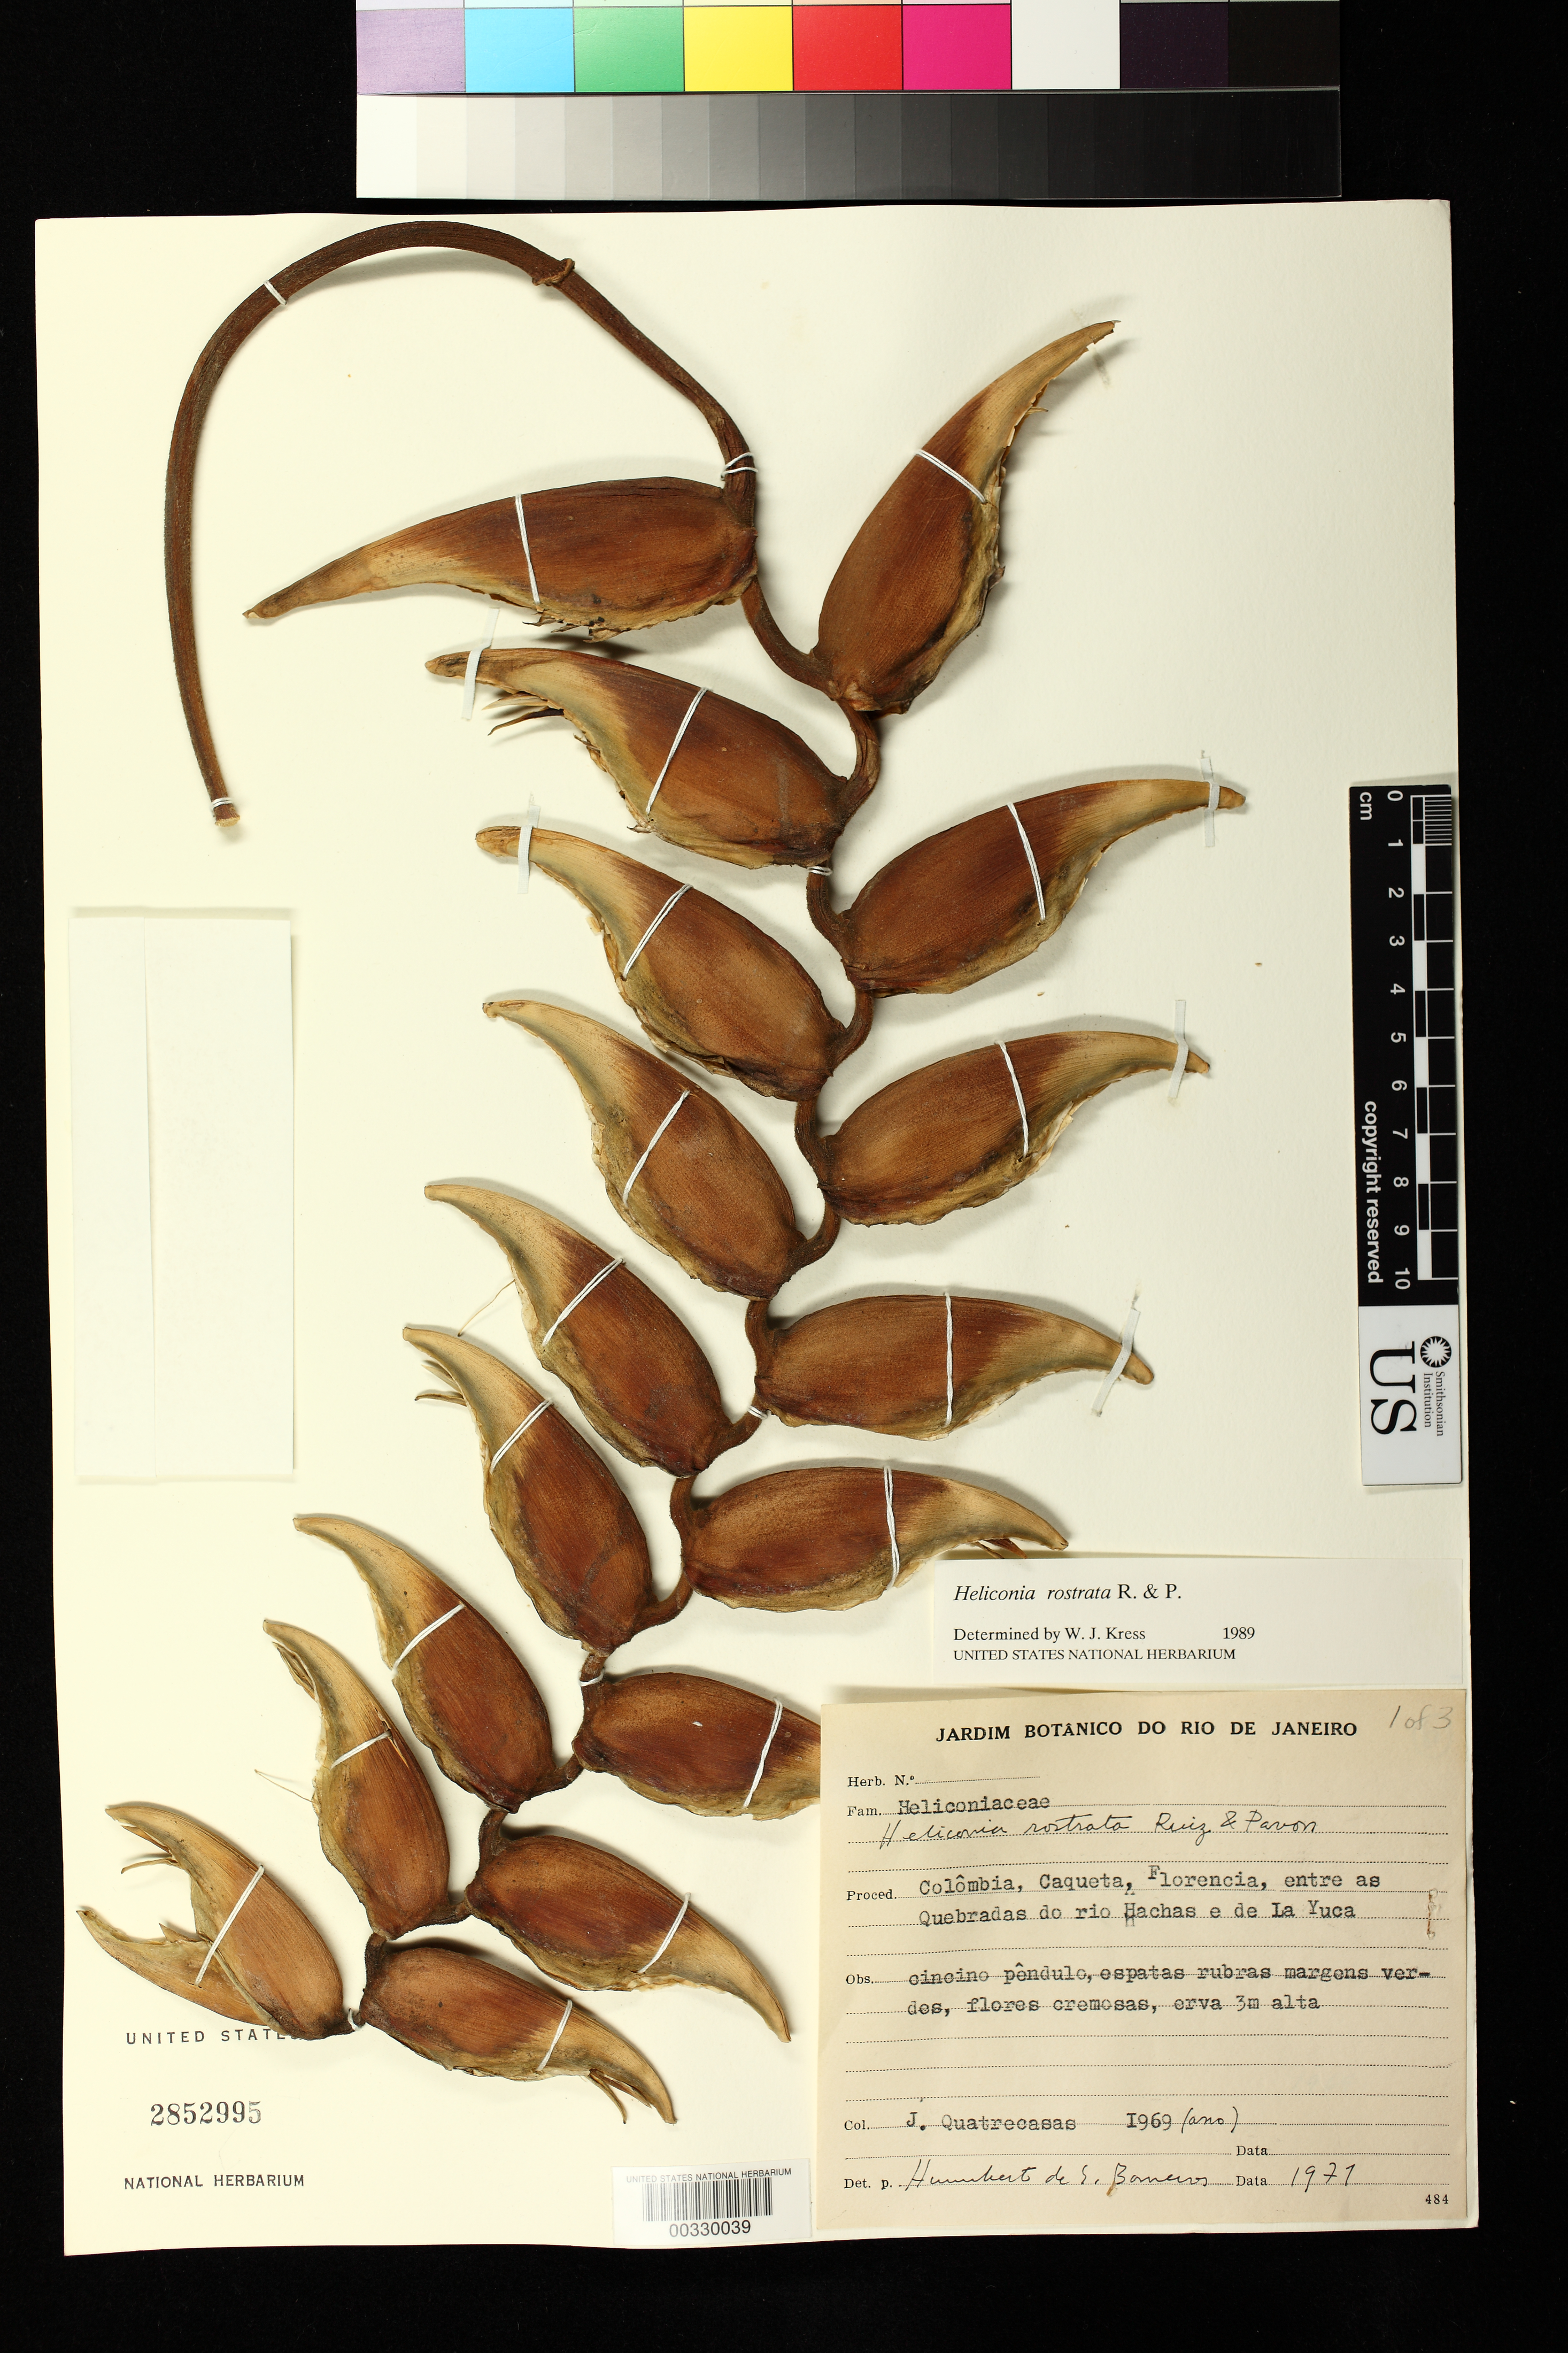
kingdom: Plantae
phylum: Tracheophyta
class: Liliopsida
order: Zingiberales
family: Heliconiaceae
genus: Heliconia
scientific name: Heliconia rostrata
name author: Ruiz & Pav.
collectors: J. Cuatrecasas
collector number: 1969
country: Colombia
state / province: Caquetá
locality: Florencia, between Quebradas of Rio Hachas and La Yuca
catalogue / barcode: US 2852995